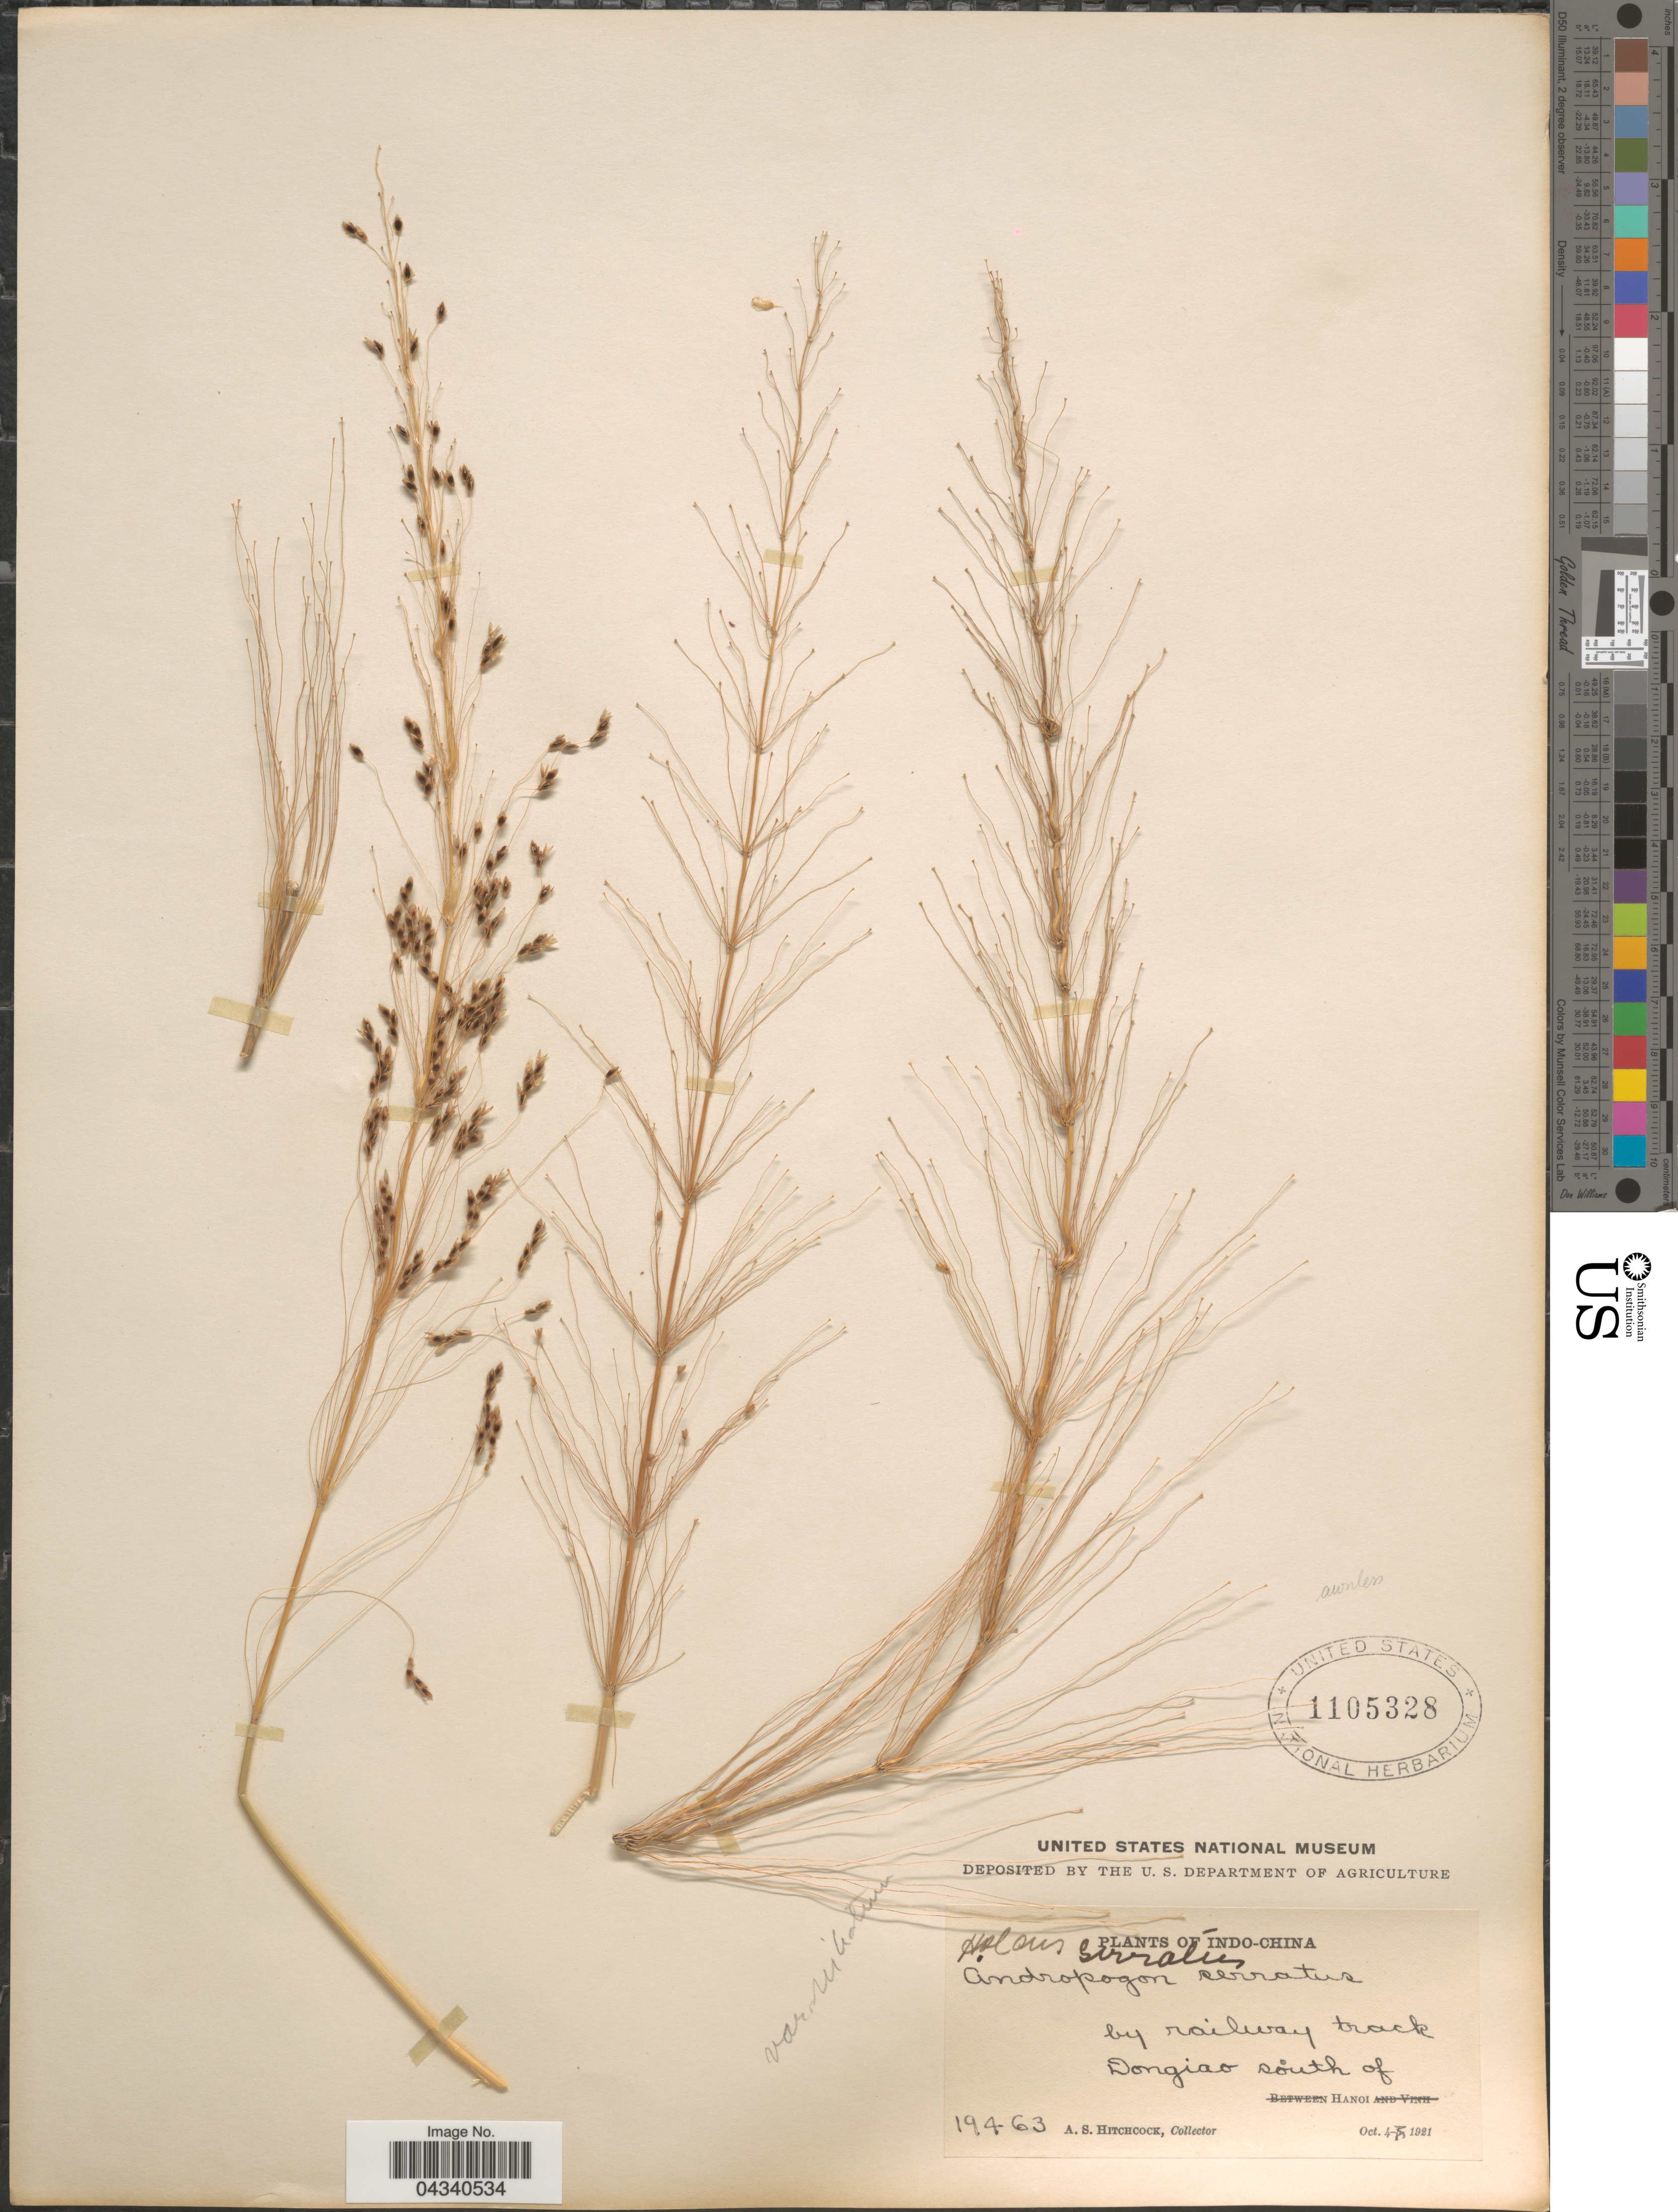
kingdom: Plantae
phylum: Tracheophyta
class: Liliopsida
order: Poales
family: Poaceae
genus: Sorghum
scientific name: Sorghum nitidum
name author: (Vahl) Pers.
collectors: A. S. Hitchcock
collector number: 19463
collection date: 1921-10-04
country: Vietnam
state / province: Ha Noi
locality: By railway track Dongiao south of Hanoi.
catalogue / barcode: US 1105328